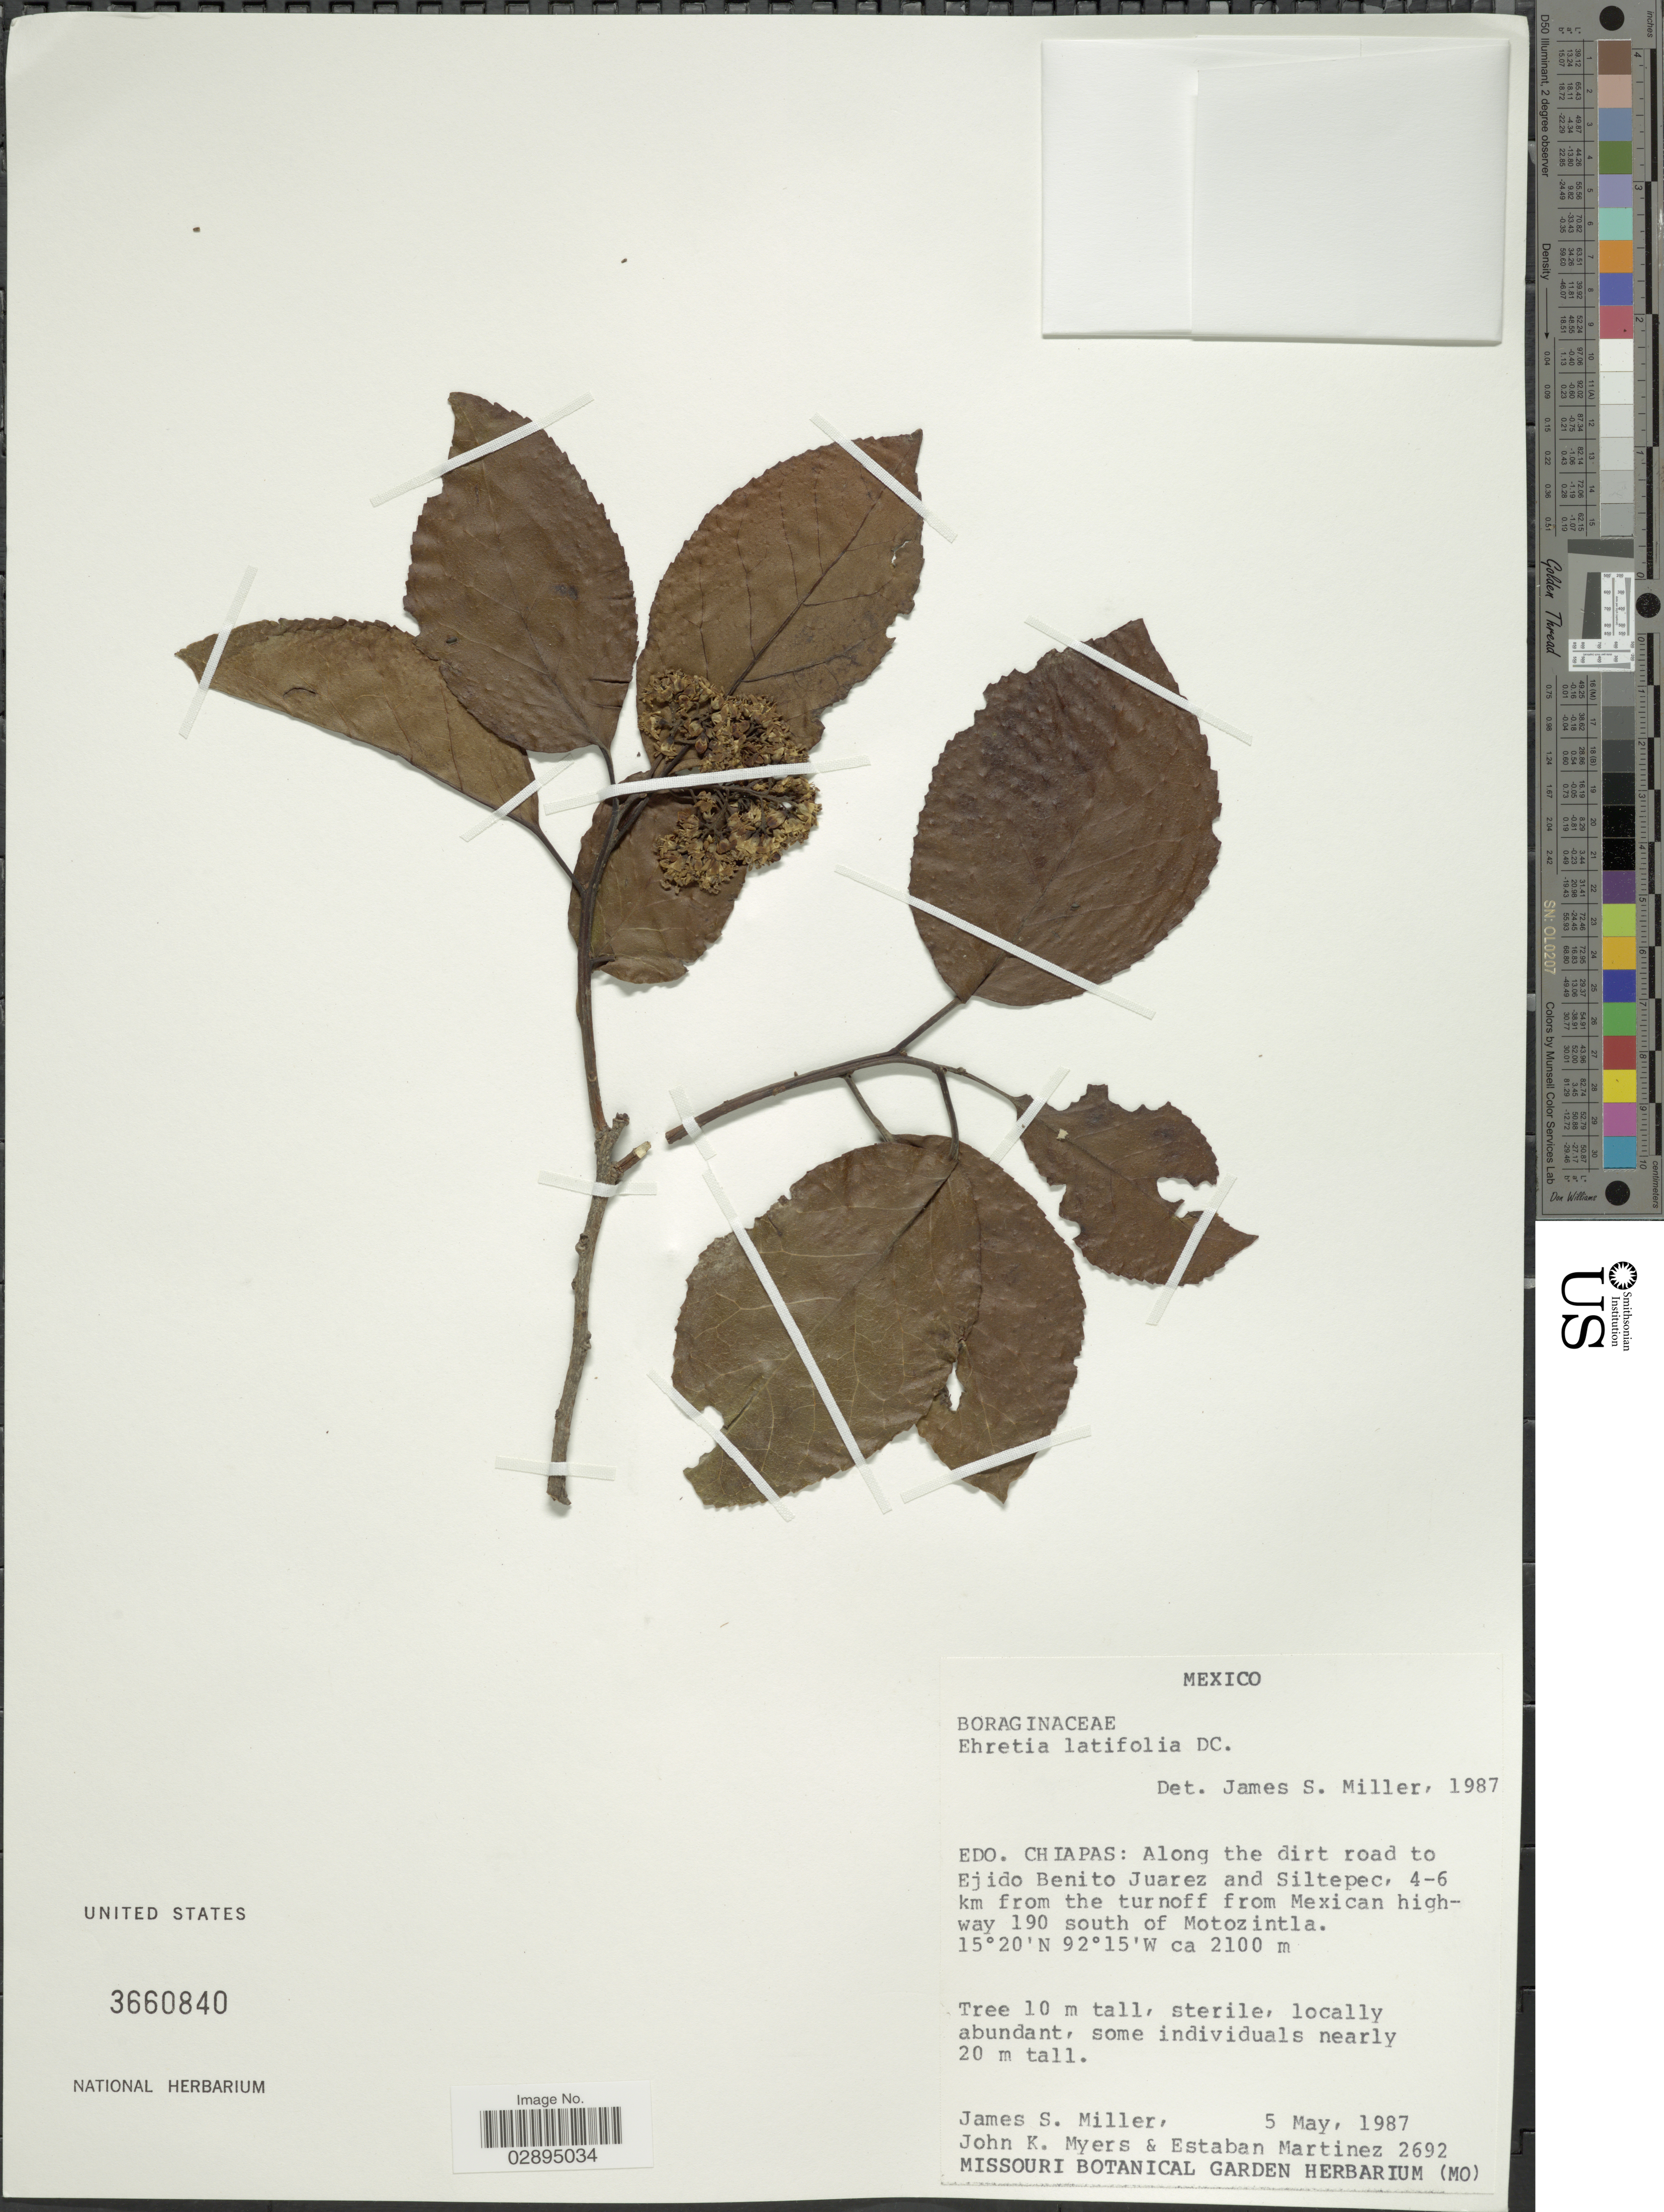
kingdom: Plantae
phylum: Tracheophyta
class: Magnoliopsida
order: Boraginales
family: Ehretiaceae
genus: Ehretia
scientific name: Ehretia latifolia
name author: DC.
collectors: J. S. Miller, J. Myers & E. Martínez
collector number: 2692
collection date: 1987-05-05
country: Mexico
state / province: Chiapas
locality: Along the dirt road to Ejido Benito Juarez and Siltepec, 4-6 km from the turnoff from Mexican highway 190 south of Motozintla.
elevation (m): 2100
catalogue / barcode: US 3660840